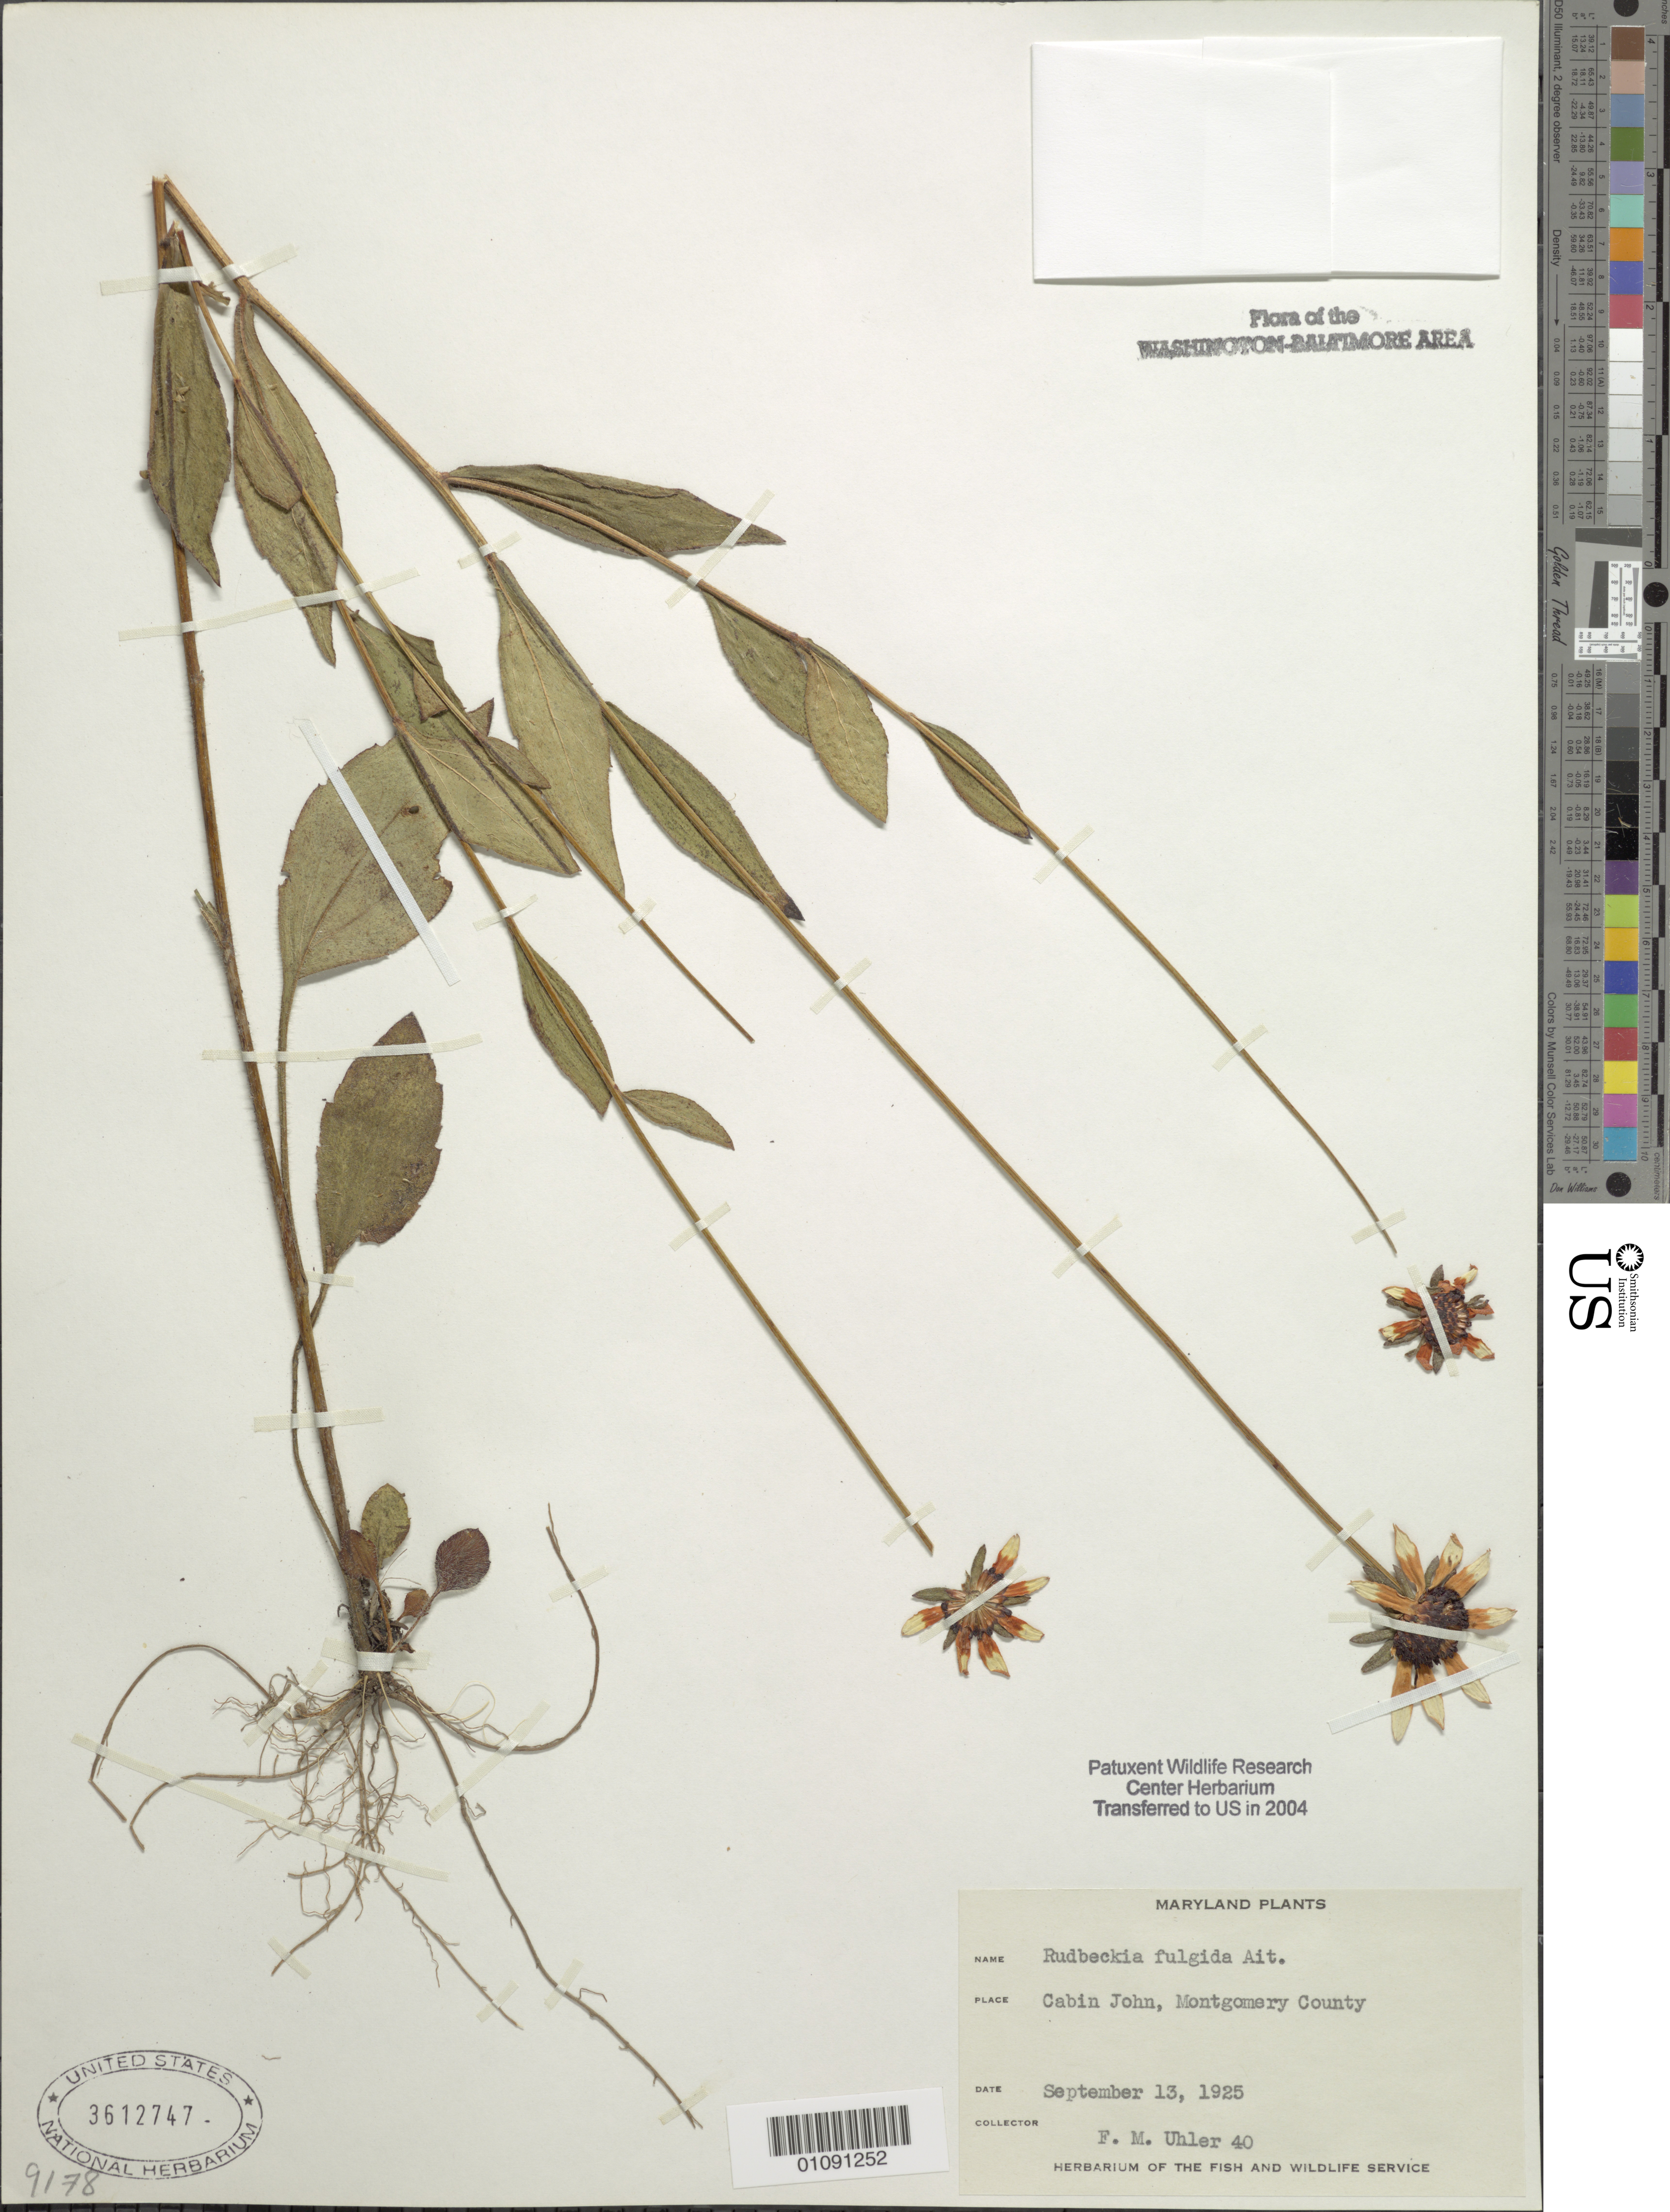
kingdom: Plantae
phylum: Tracheophyta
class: Magnoliopsida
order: Asterales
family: Asteraceae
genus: Rudbeckia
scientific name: Rudbeckia fulgida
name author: Aiton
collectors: F. M. Uhler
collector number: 40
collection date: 1925-09-13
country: United States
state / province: Maryland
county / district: Montgomery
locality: Cabin John.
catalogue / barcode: US 3612747